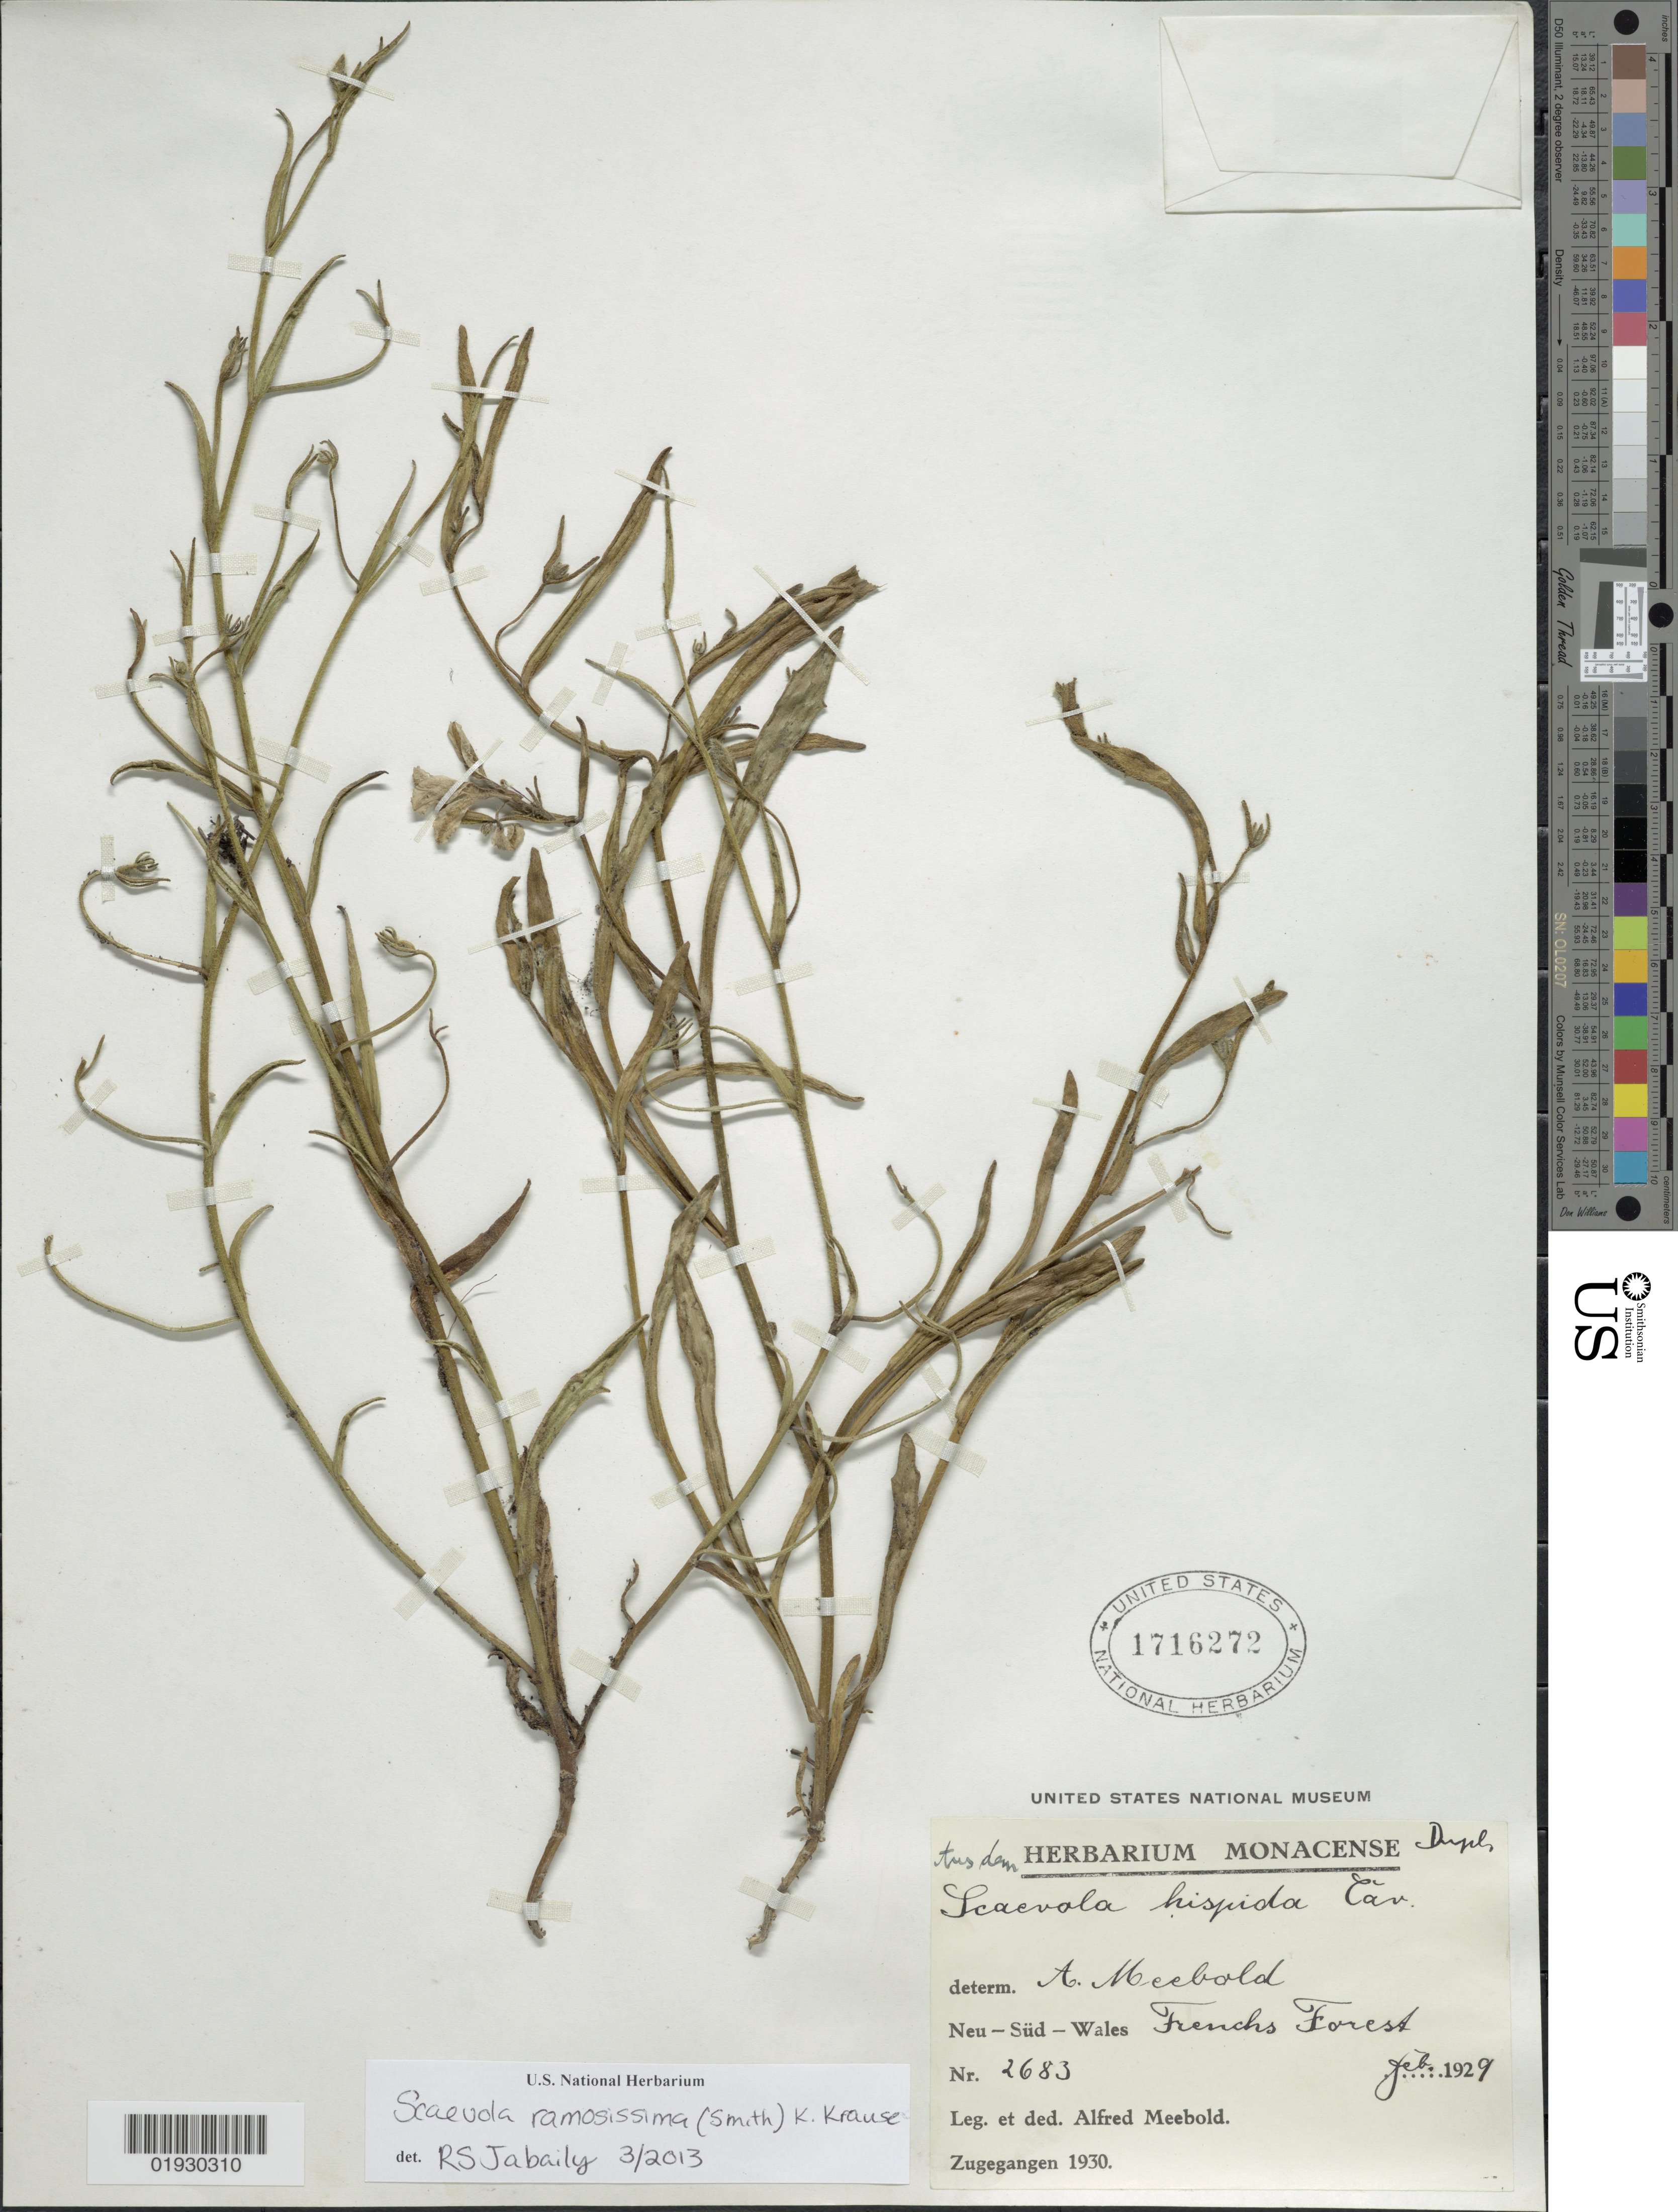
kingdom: Plantae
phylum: Tracheophyta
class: Magnoliopsida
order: Asterales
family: Goodeniaceae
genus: Scaevola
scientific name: Scaevola ramosissima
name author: K. Krause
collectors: A. Meebold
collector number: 2683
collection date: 1929-02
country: Australia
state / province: New South Wales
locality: Neu-Süd-Wales Frenchs Forest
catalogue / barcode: US 1716272